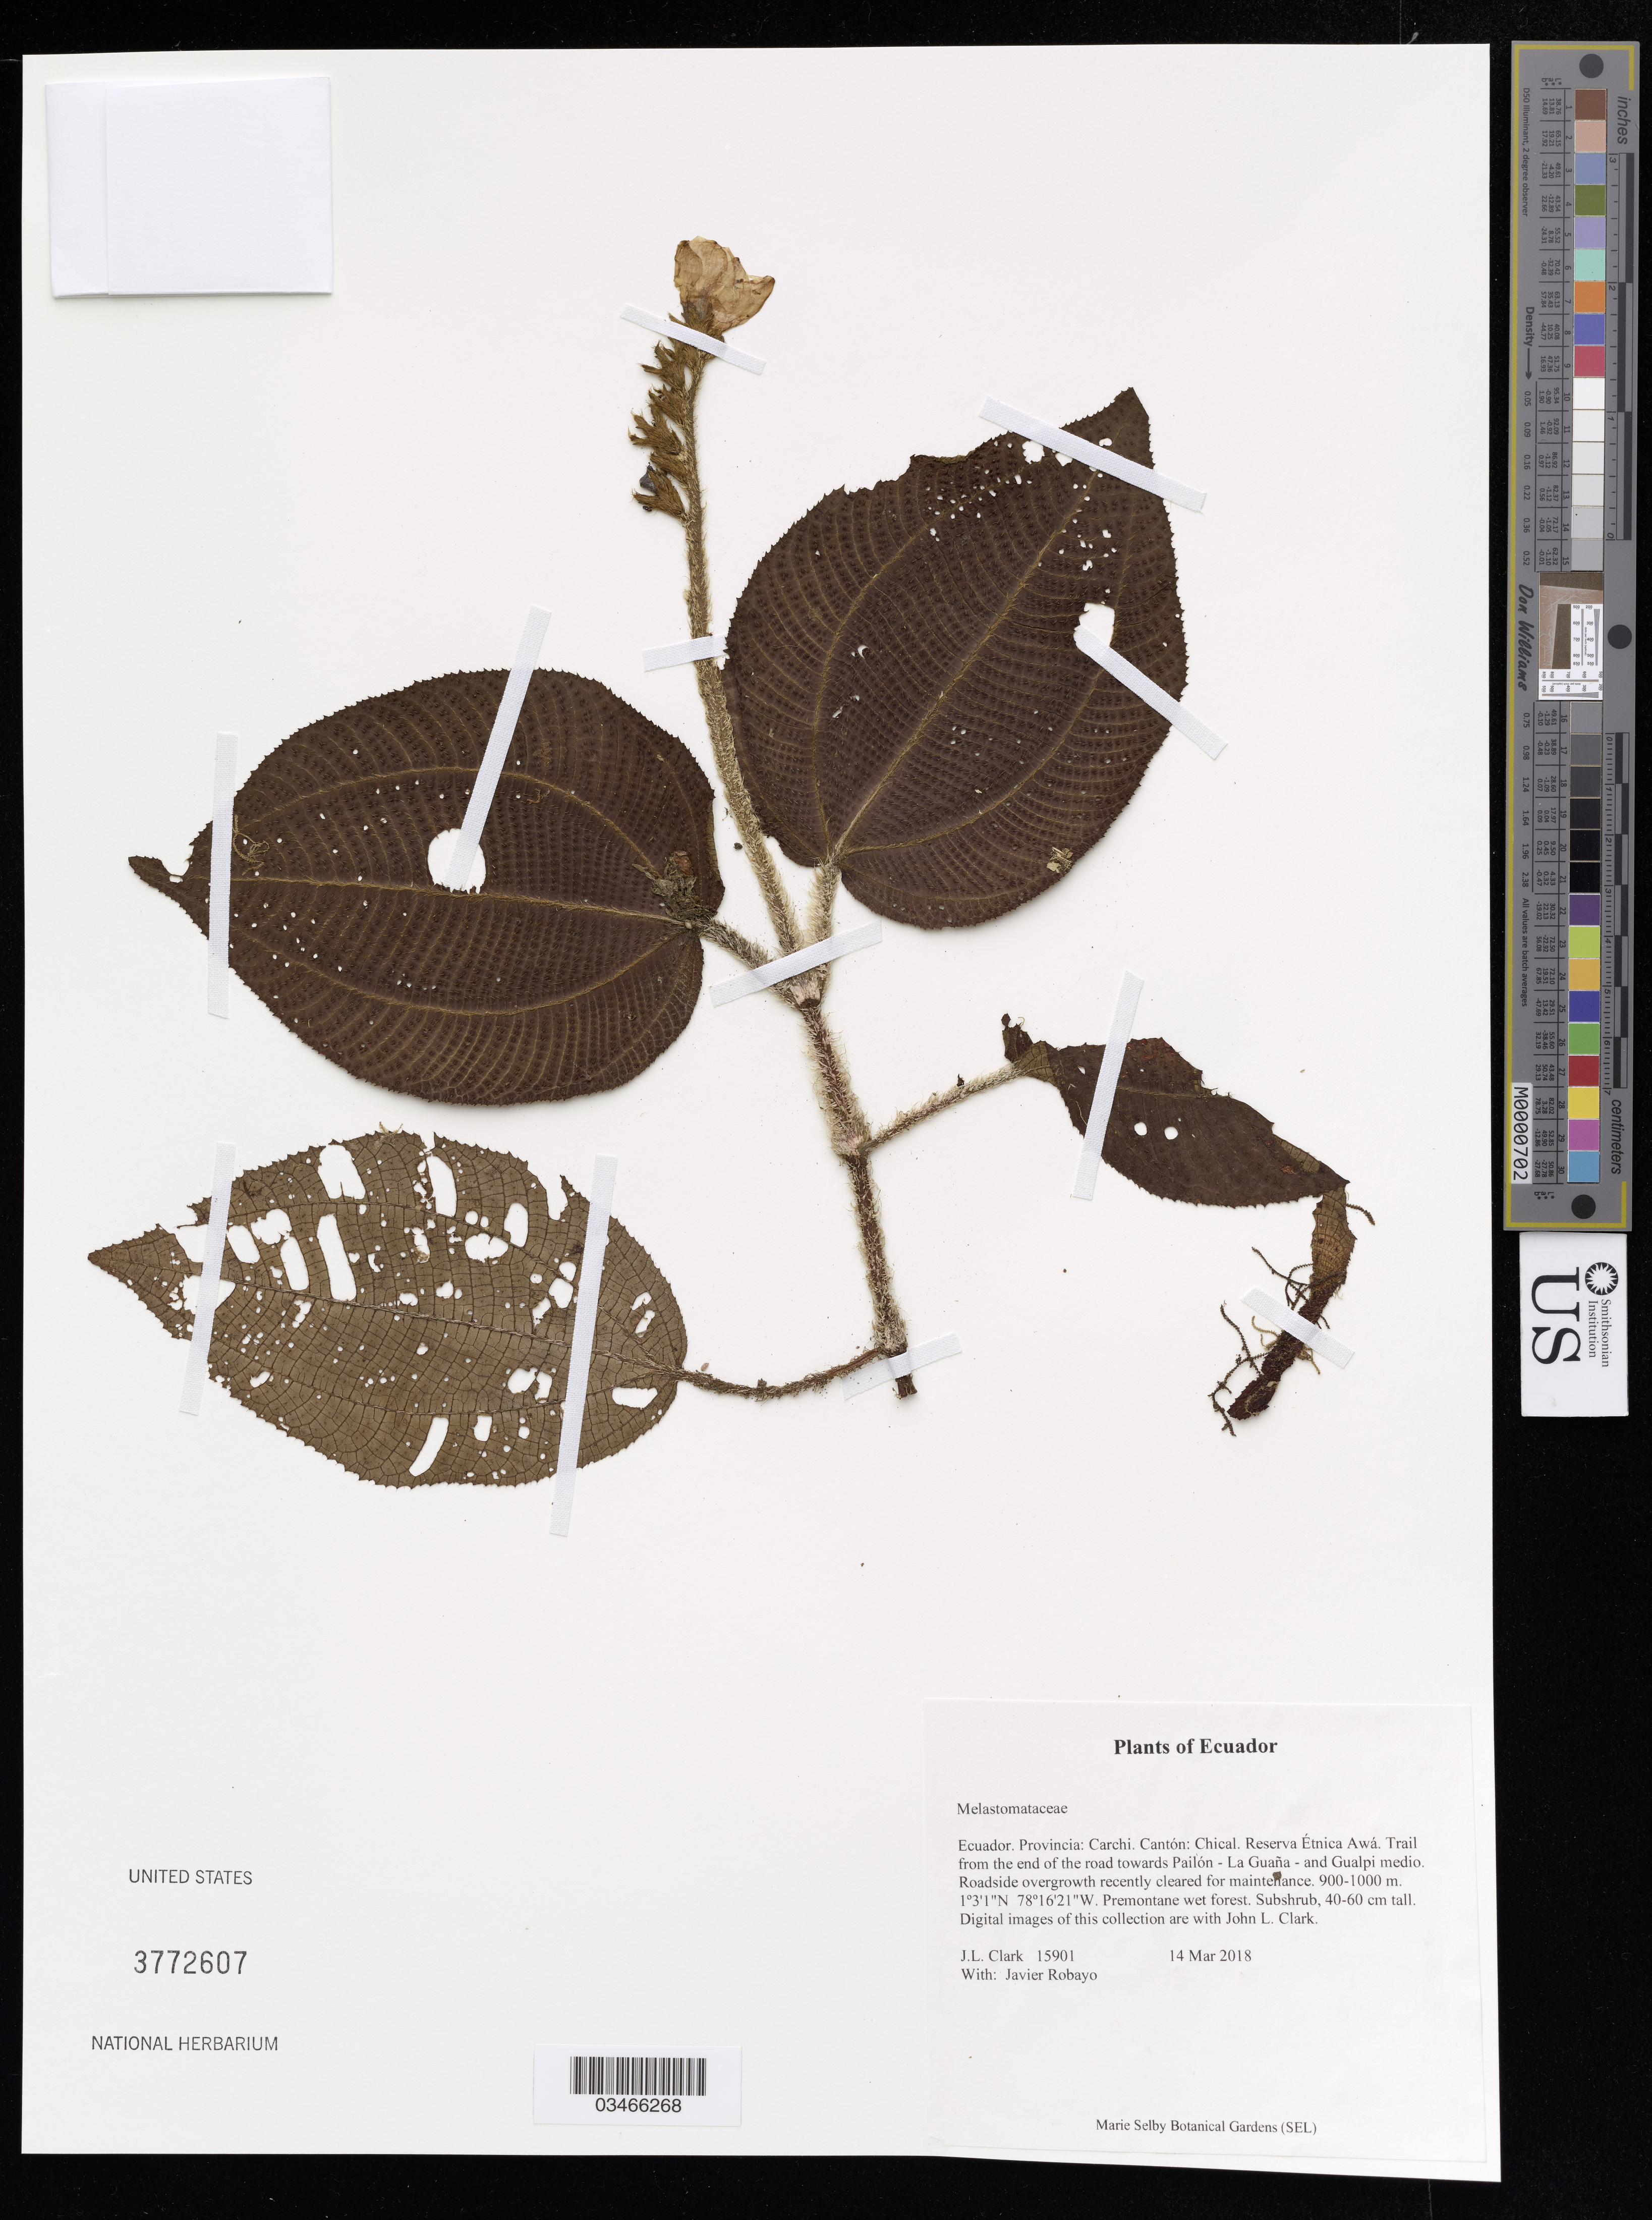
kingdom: Plantae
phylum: Tracheophyta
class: Magnoliopsida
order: Myrtales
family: Melastomataceae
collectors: J. Clark & J. Robayo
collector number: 15901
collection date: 2018-03-14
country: Ecuador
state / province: Carchi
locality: Cantón: Chical. Reserva Étnica Awá. Trail from the end of the road towards Pailón - La Guaña - and Gualpi medio. Roadside overgrowth recently cleared for maintenance.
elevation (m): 900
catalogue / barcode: US 3772607